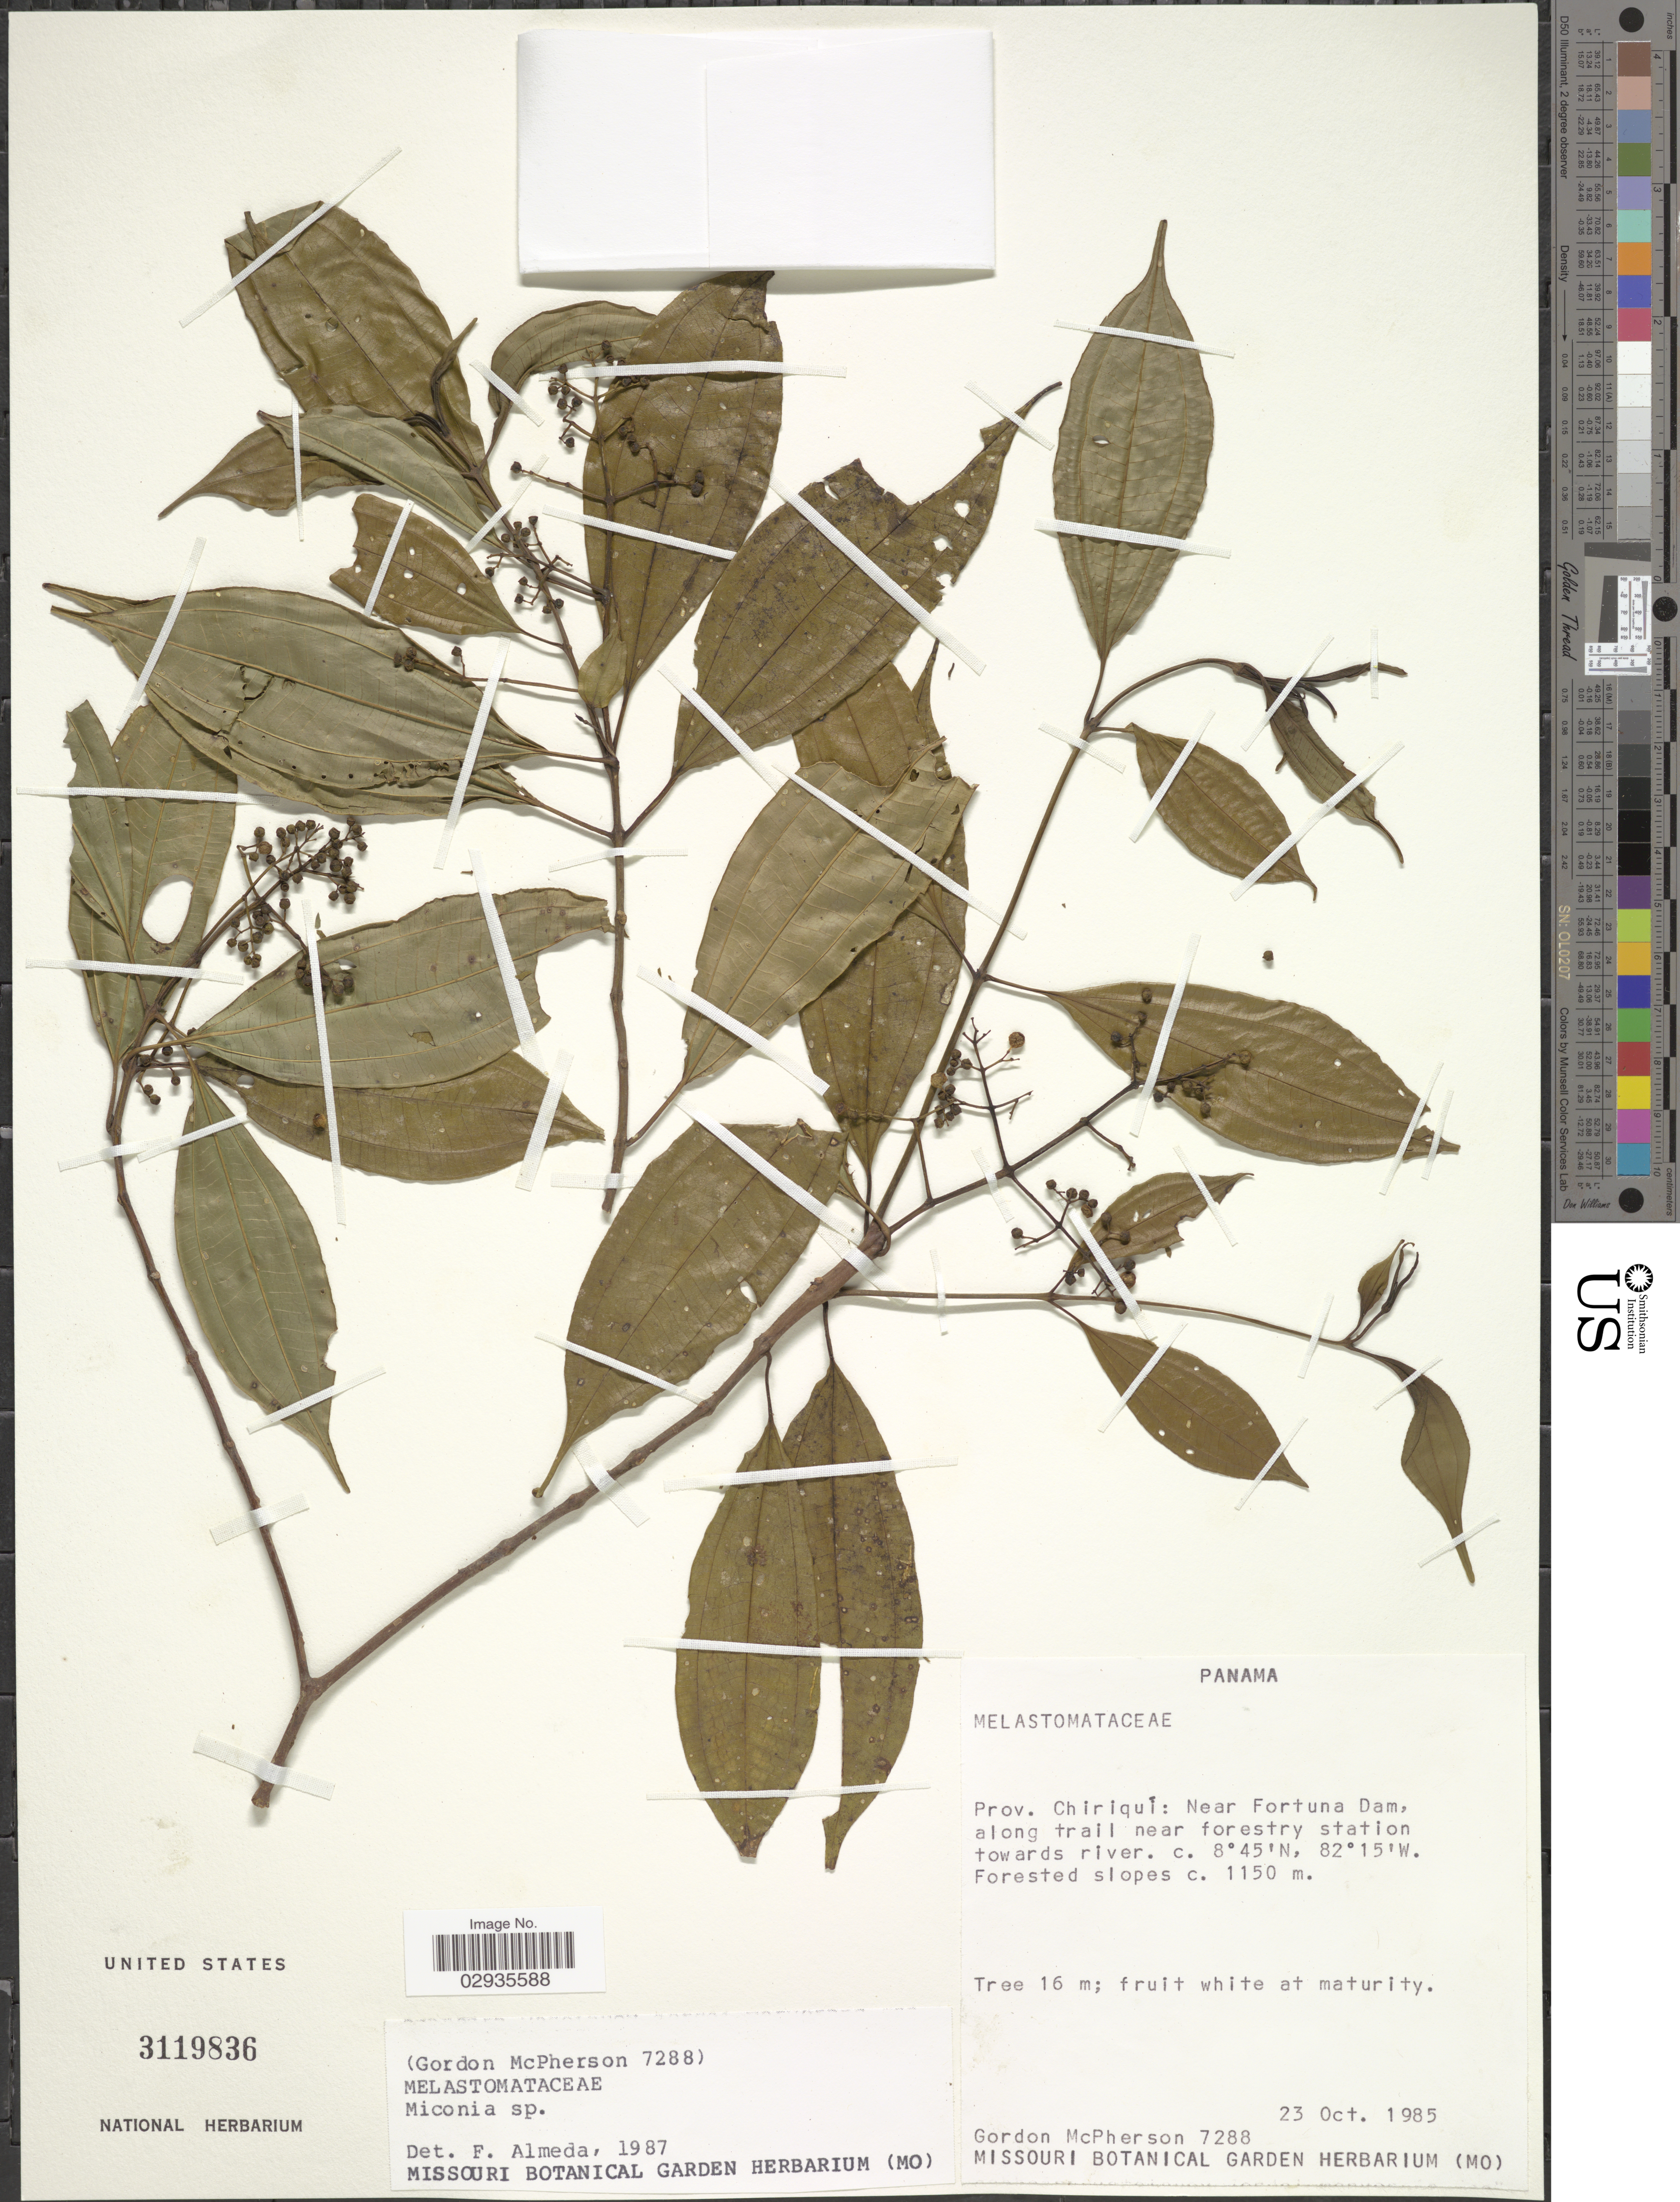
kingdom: Plantae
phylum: Tracheophyta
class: Magnoliopsida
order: Myrtales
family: Melastomataceae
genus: Miconia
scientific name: Miconia sp.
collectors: G. D. McPherson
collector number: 7288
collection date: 1985-10-23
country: Panama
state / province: Chiriqui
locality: Near Fortuna Dam, along trail near forestry station towards river.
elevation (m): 1150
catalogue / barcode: US 3119836